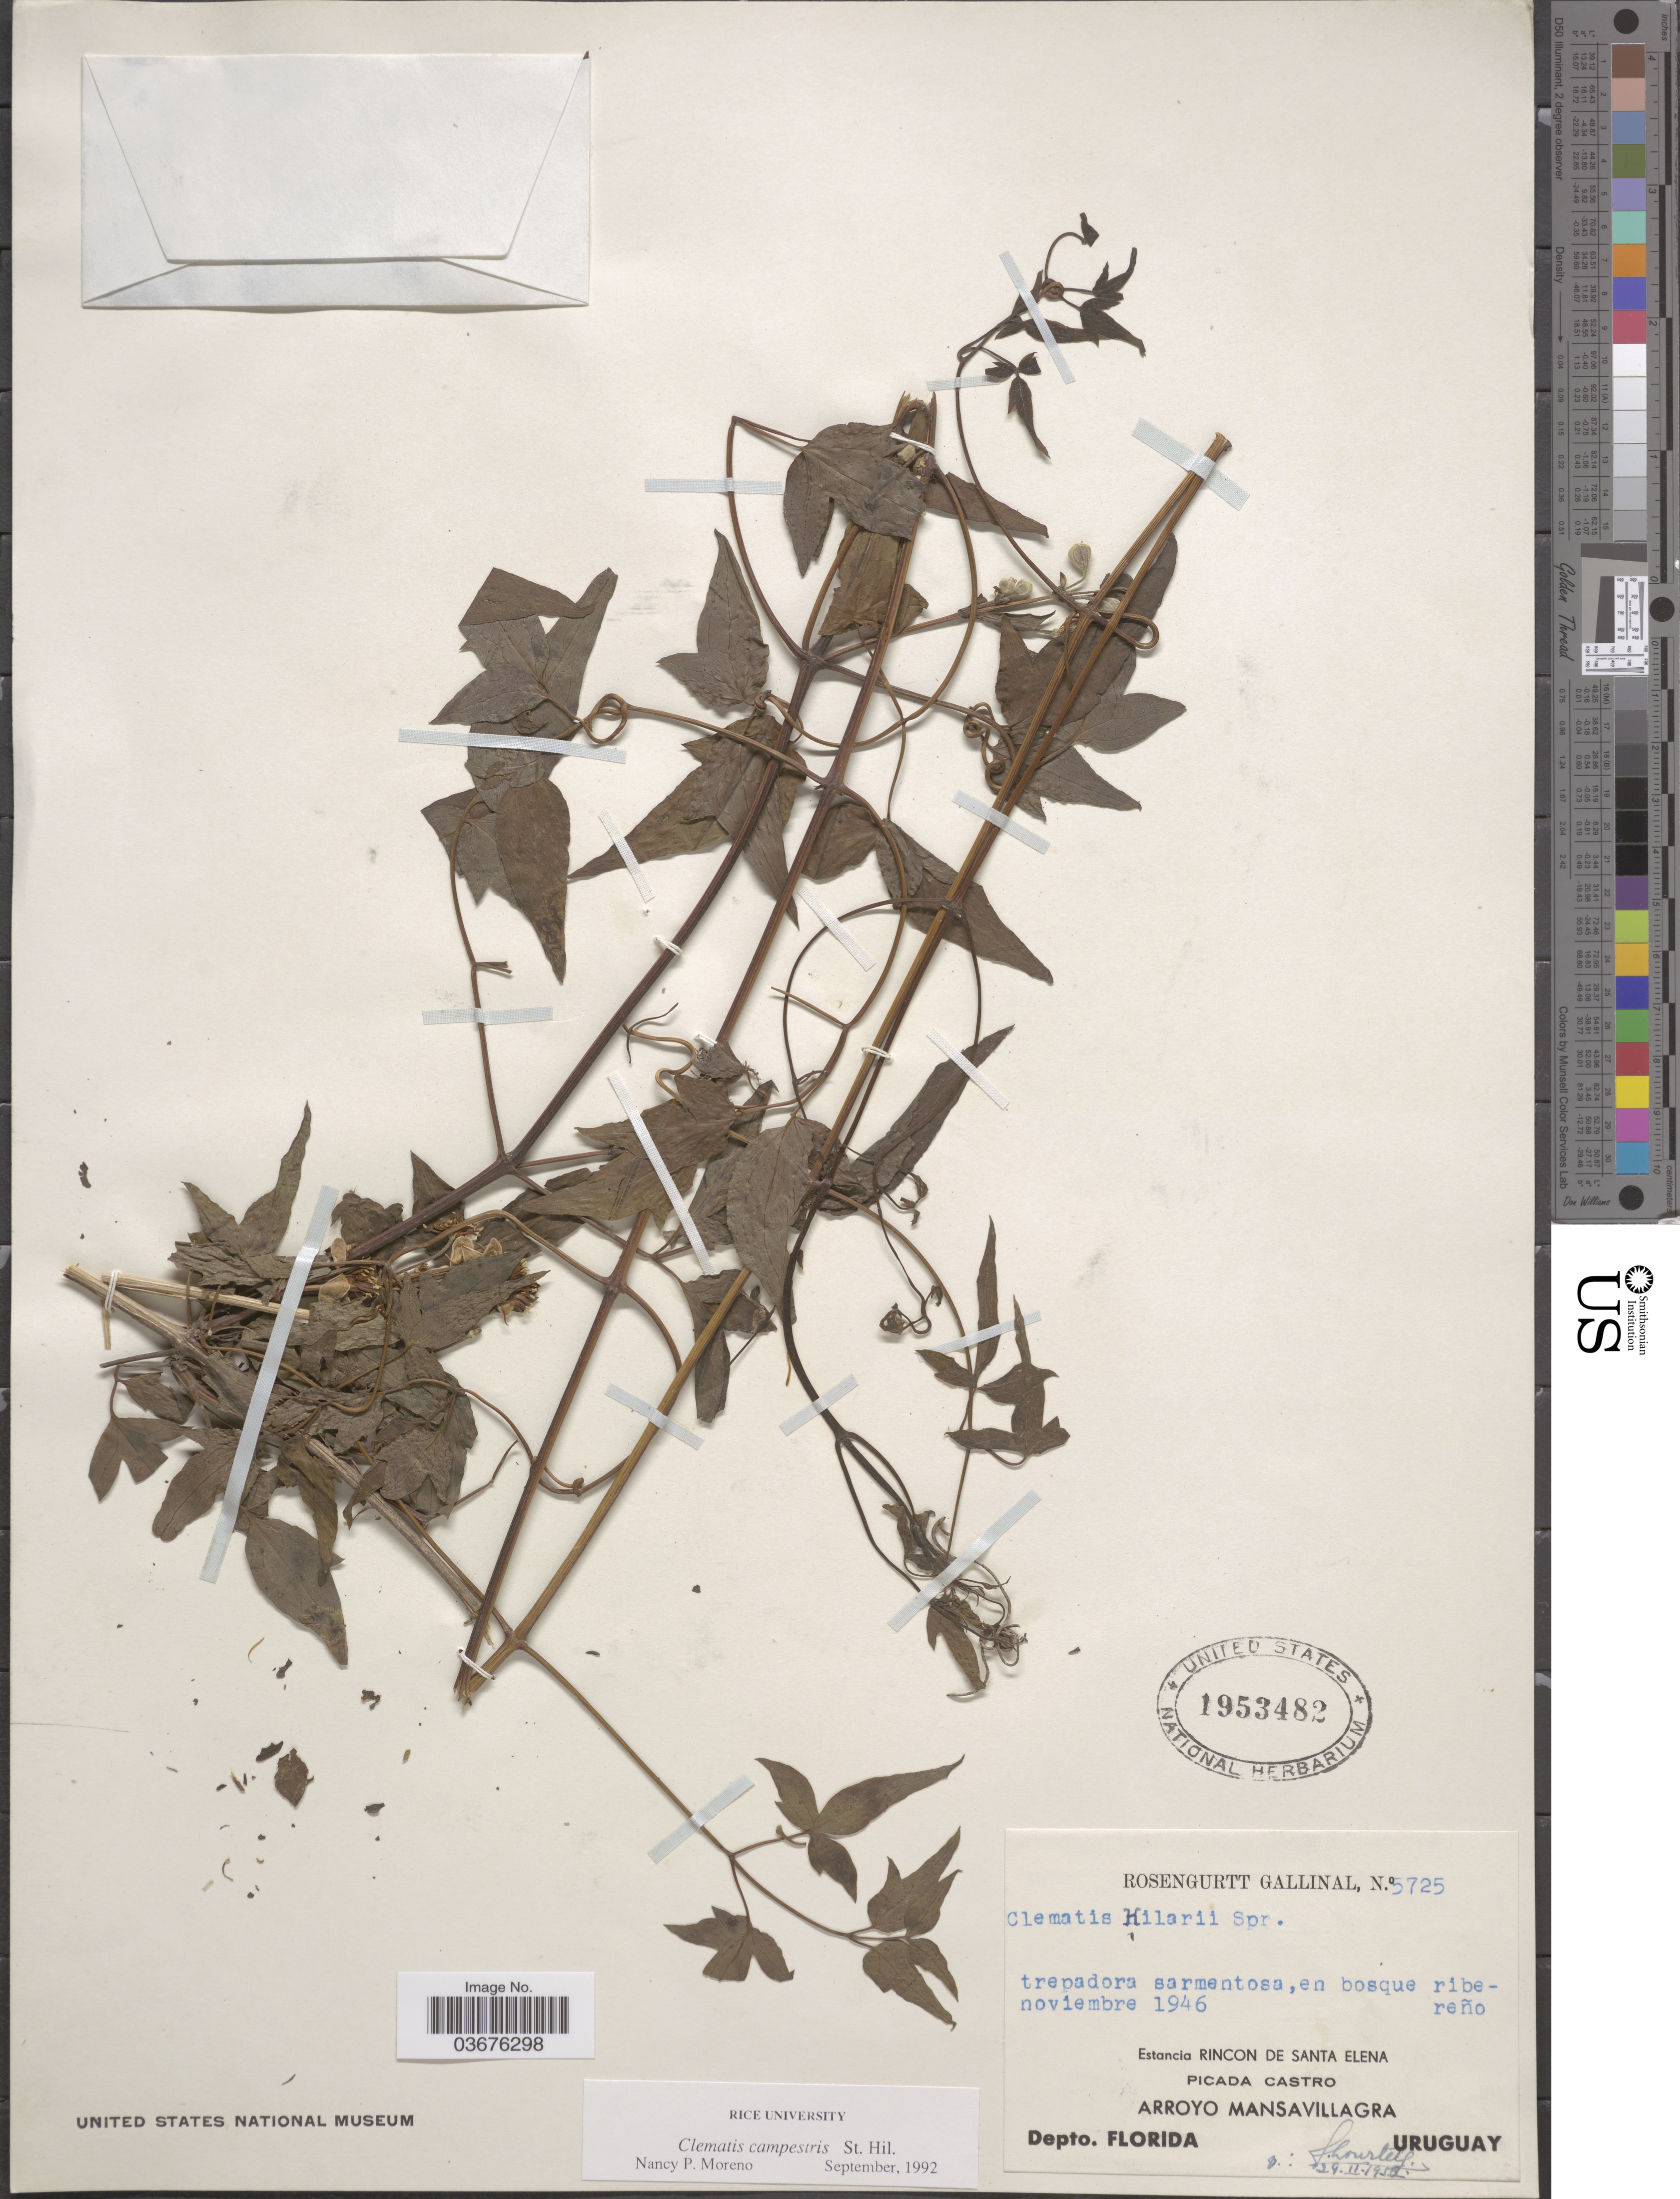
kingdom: Plantae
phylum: Tracheophyta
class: Magnoliopsida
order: Ranunculales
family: Ranunculaceae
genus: Clematis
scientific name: Clematis campestris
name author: A. St.-Hil.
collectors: R. Gallinal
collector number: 5725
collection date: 1946-11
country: Uruguay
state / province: Florida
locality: Estancia Rincon de Santa Elena. Picada Castro, Arroyo Mansavillagra, Depto. Florida.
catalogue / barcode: US 1953482